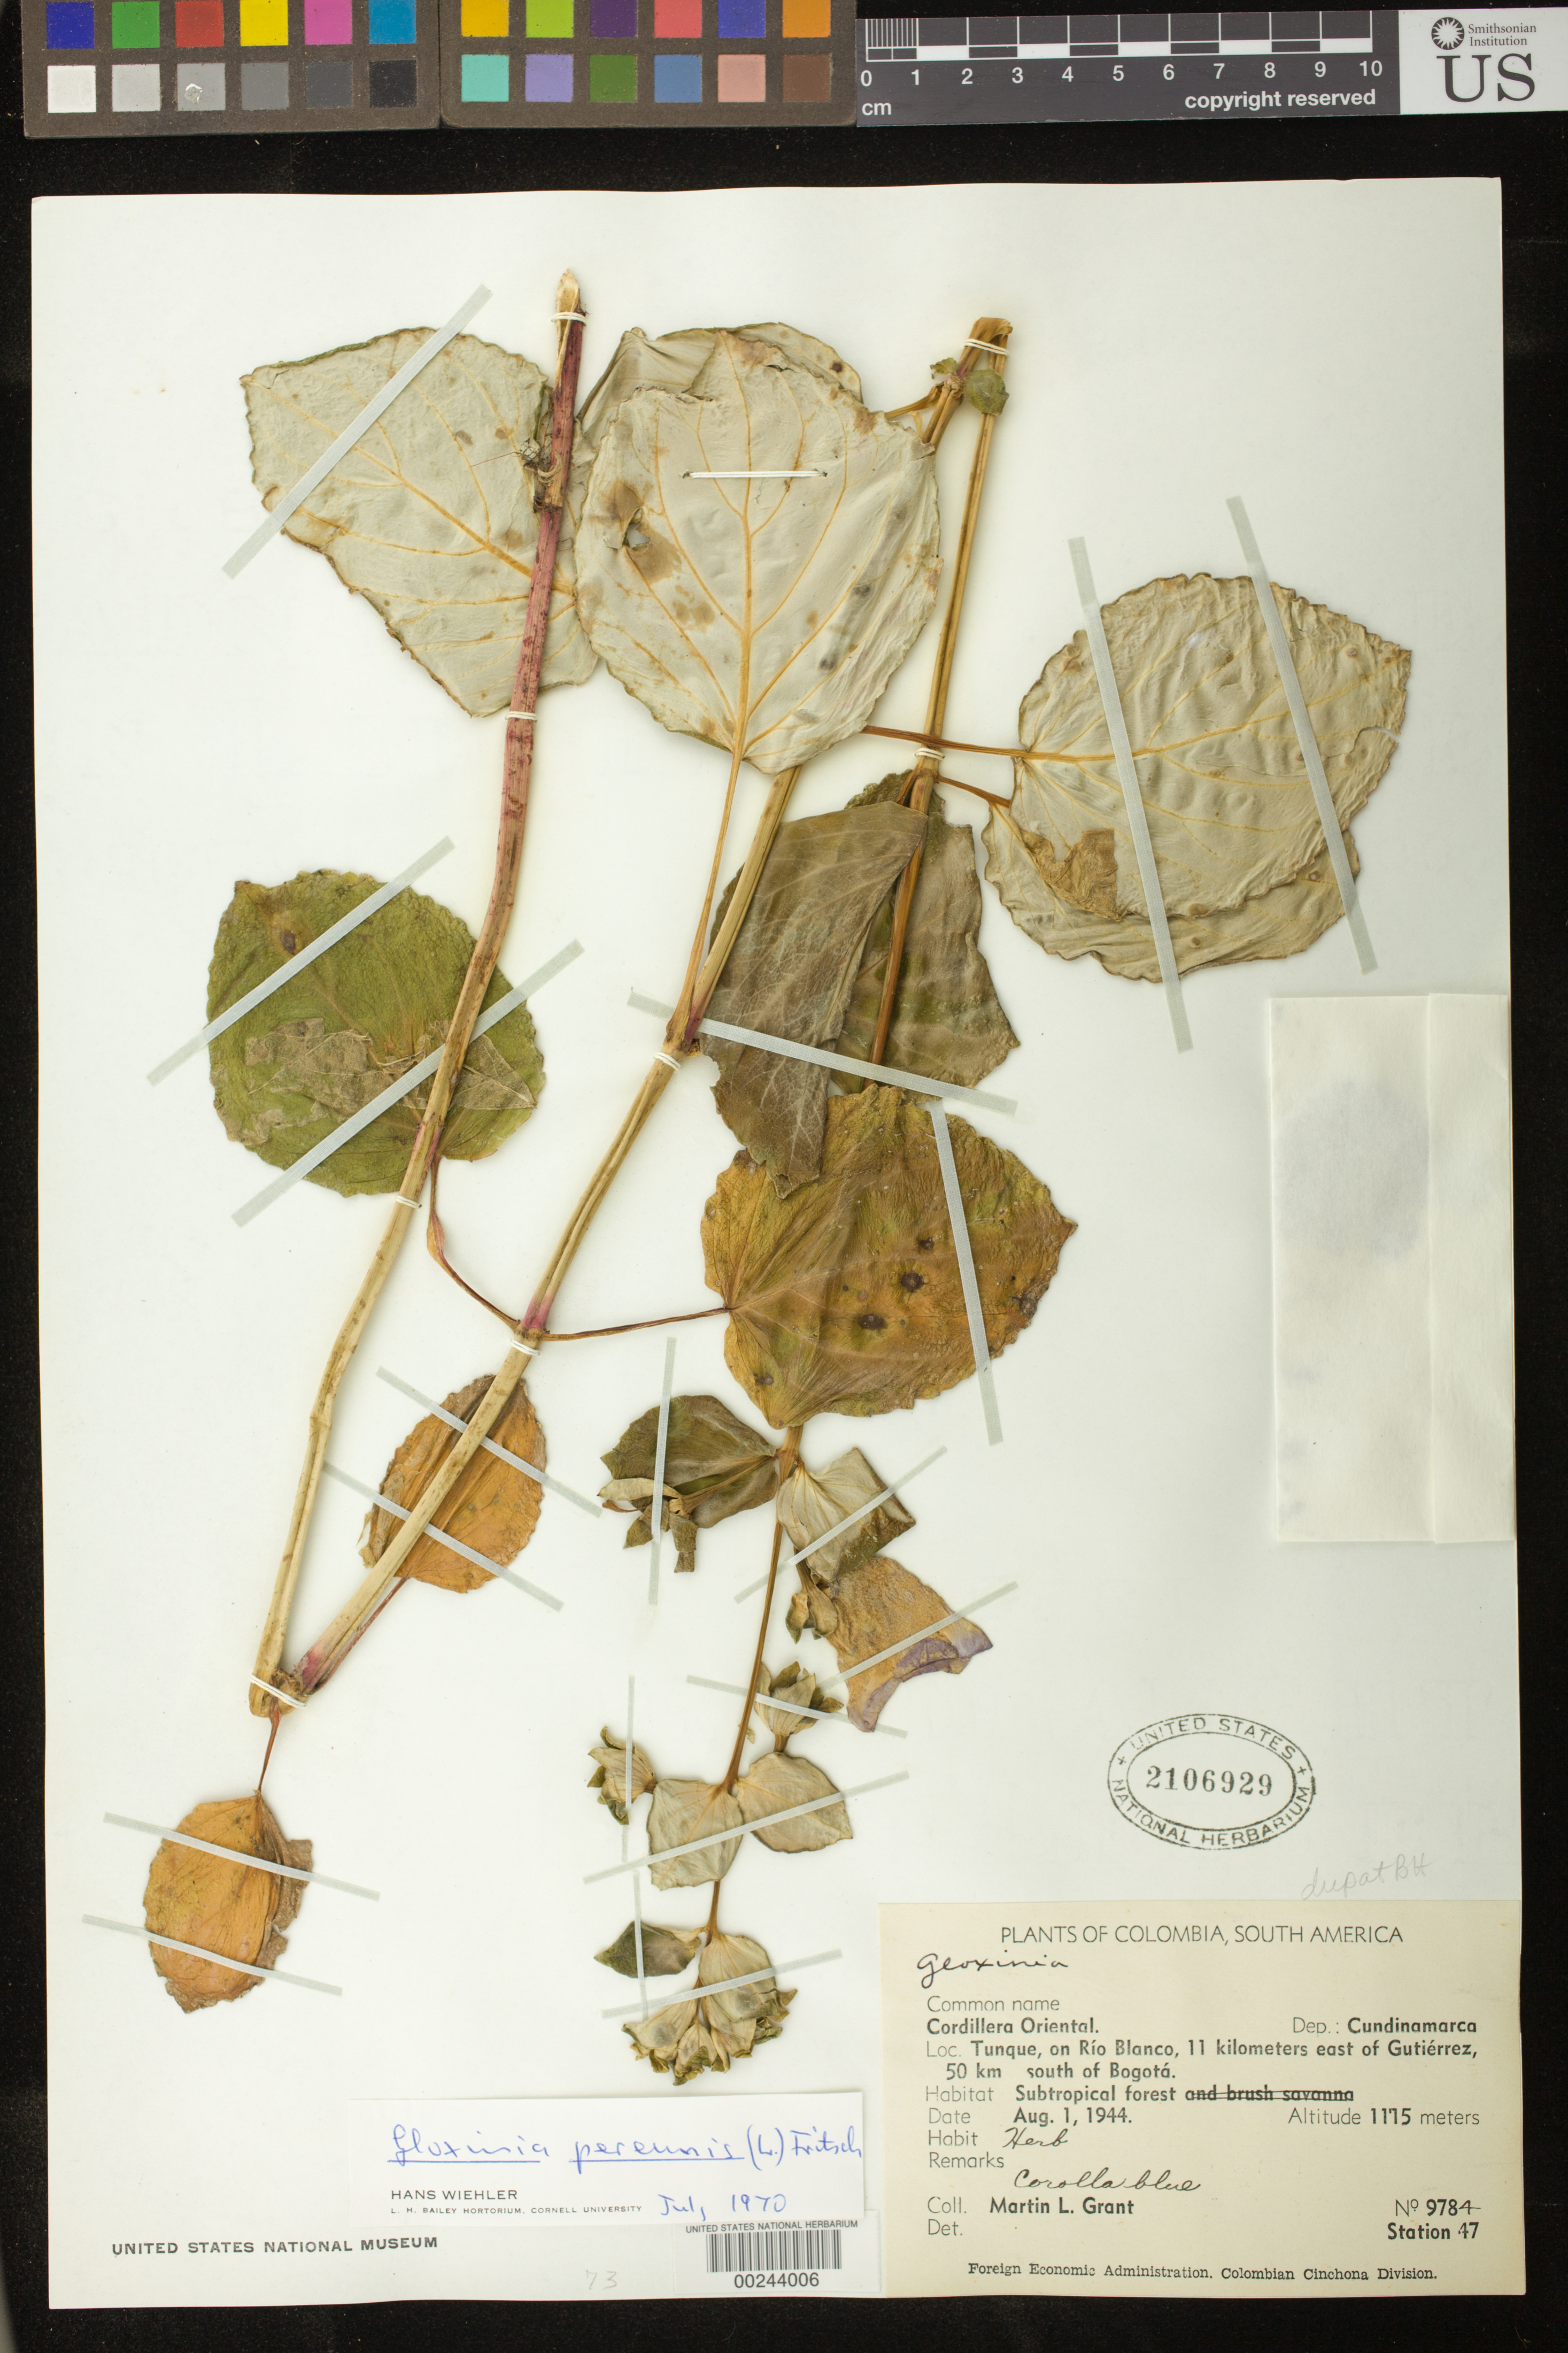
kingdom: Plantae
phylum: Tracheophyta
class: Magnoliopsida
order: Lamiales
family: Gesneriaceae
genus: Gloxinia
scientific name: Gloxinia perennis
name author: (L.) Fritsch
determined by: Skog, Laurence E.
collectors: M. L. Grant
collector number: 9784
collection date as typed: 01 Aug 1944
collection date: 1944-08-01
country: Colombia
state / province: Cundinamarca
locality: Cordillera Oriental, Tunque, on Rio Blanco, 11 km E of Gutierrez, 50 km S of Bogota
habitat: Subtropical forest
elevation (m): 1175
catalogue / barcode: US 2106929